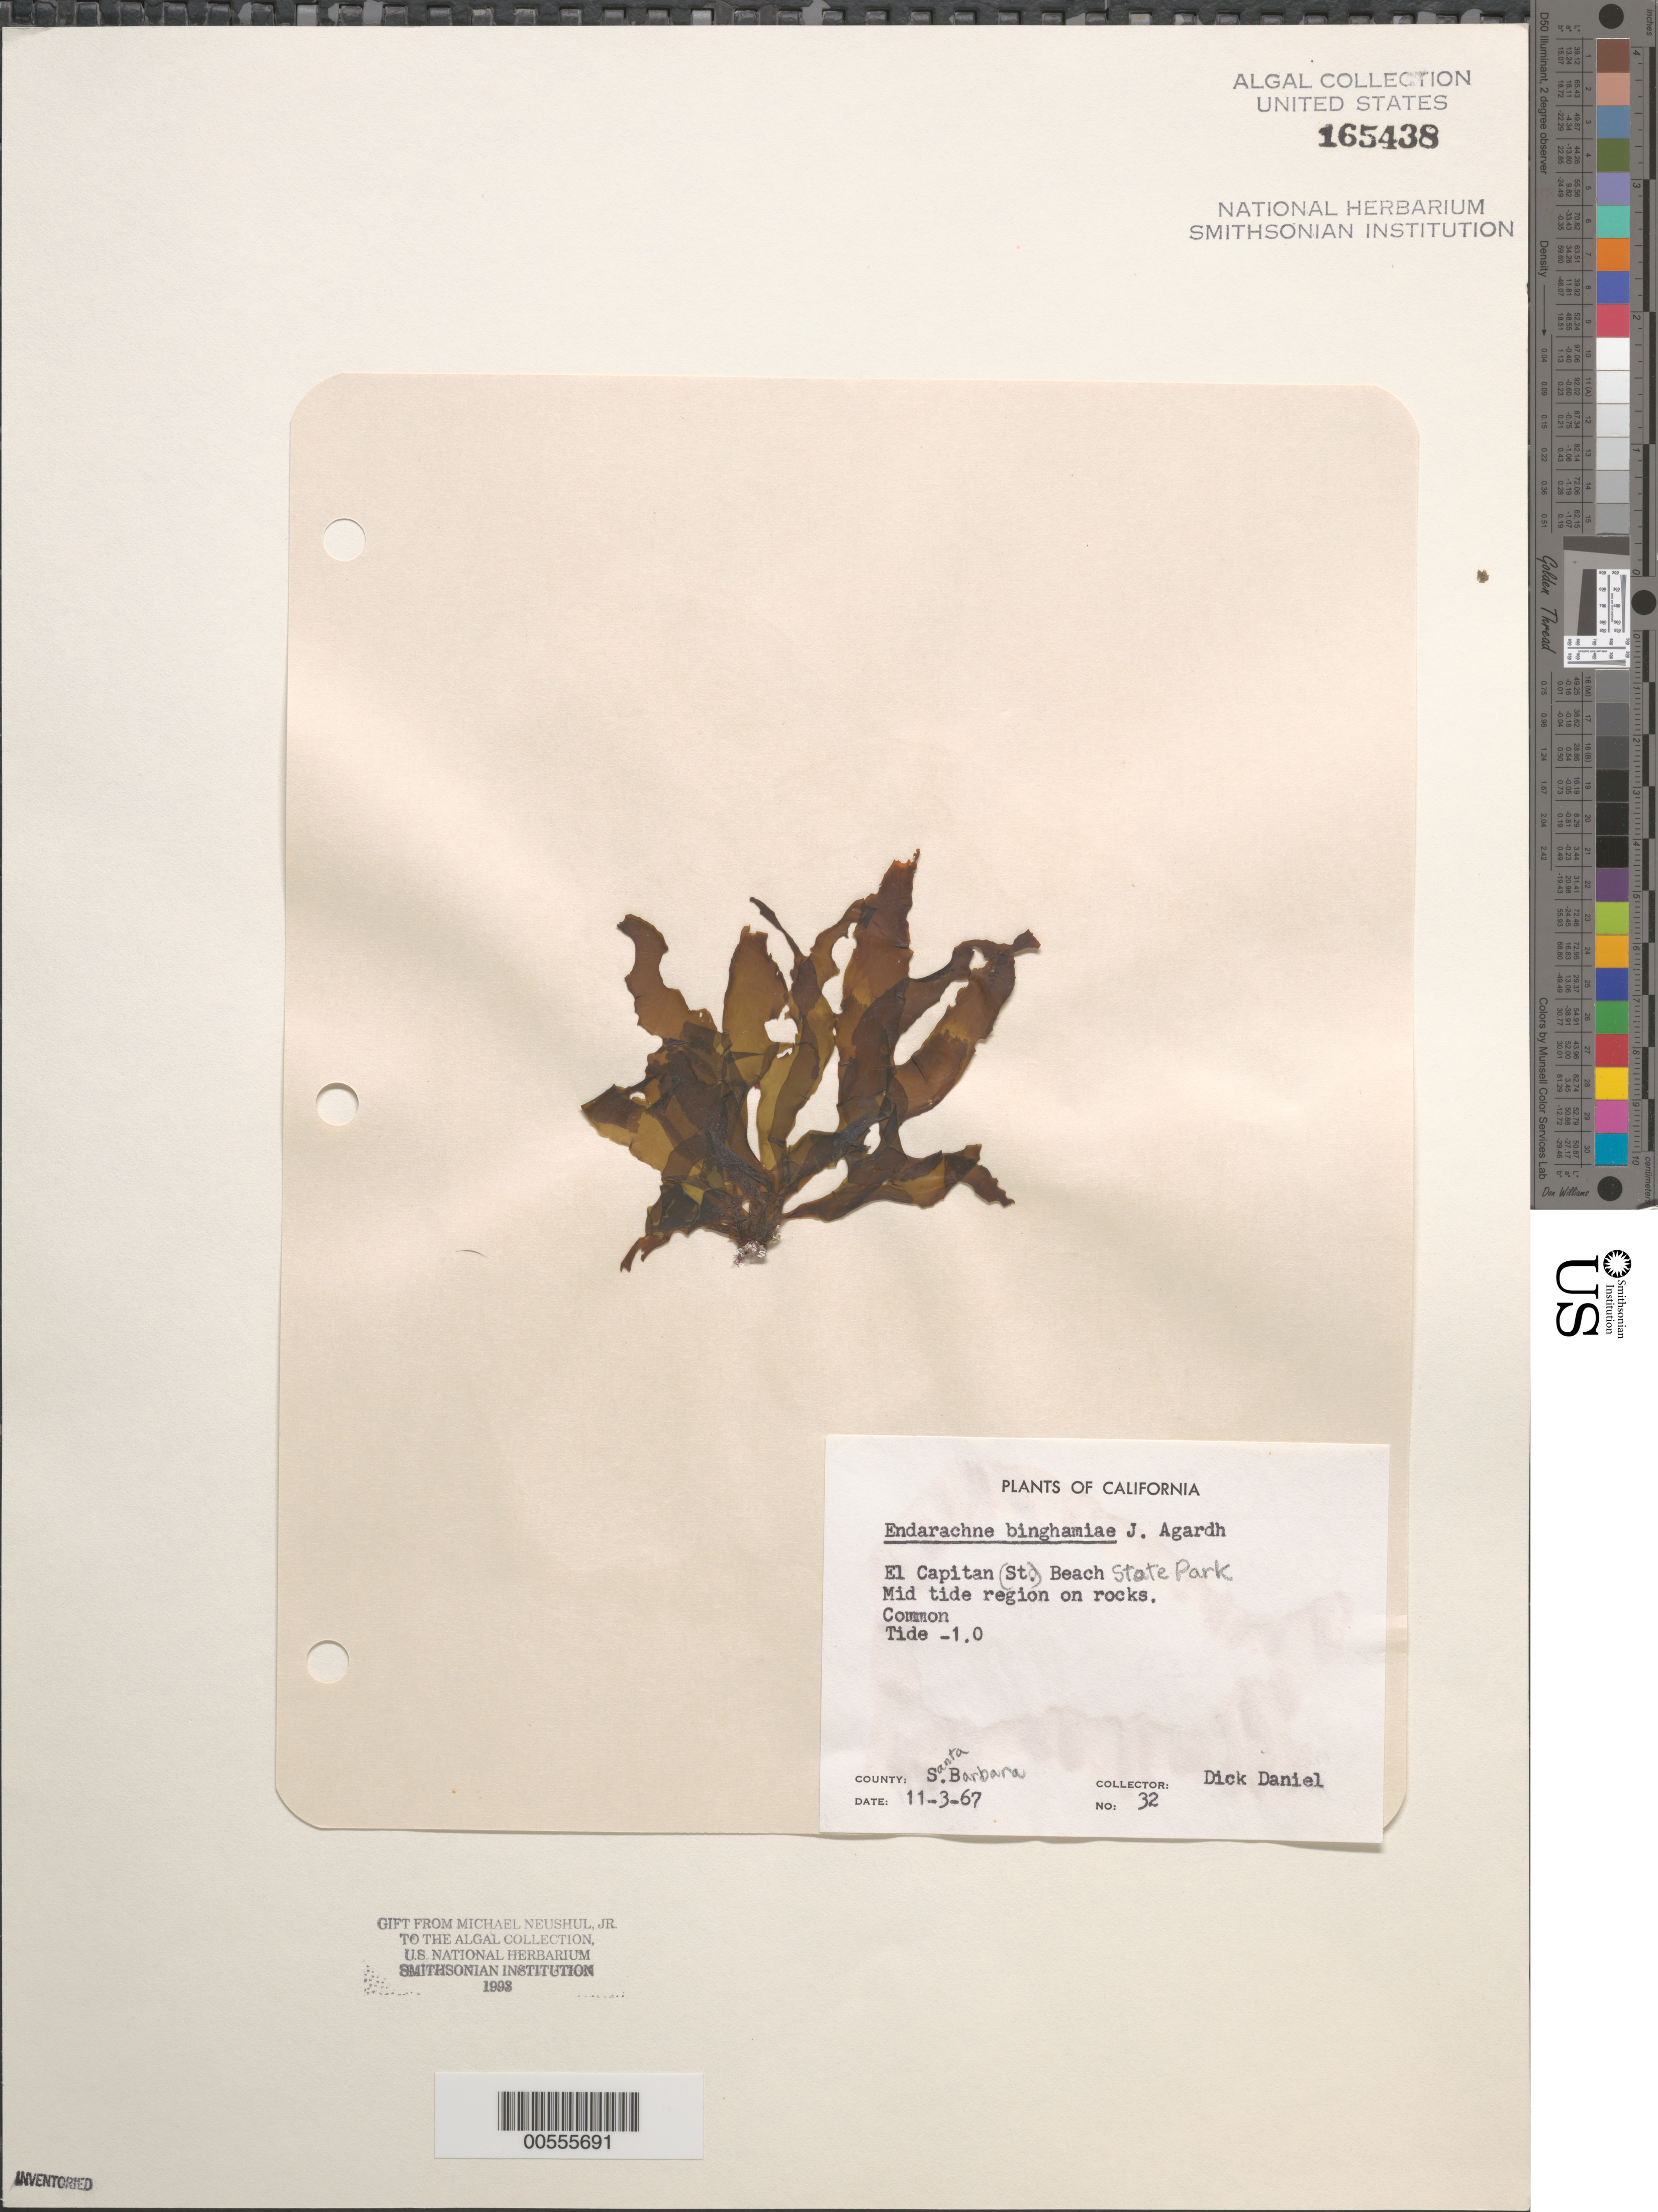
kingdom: Chromista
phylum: Ochrophyta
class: Phaeophyceae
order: Scytosiphonales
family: Scytosiphonaceae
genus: Petalonia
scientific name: Petalonia binghamiae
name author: (J. Agardh) K.L.Vinogr.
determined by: Algae name updating Project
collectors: D. Daniel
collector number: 32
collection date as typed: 03 Nov 1967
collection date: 1967-11-03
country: United States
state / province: California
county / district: Santa Barbara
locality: El Capitan Beach State Park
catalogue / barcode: US 165438